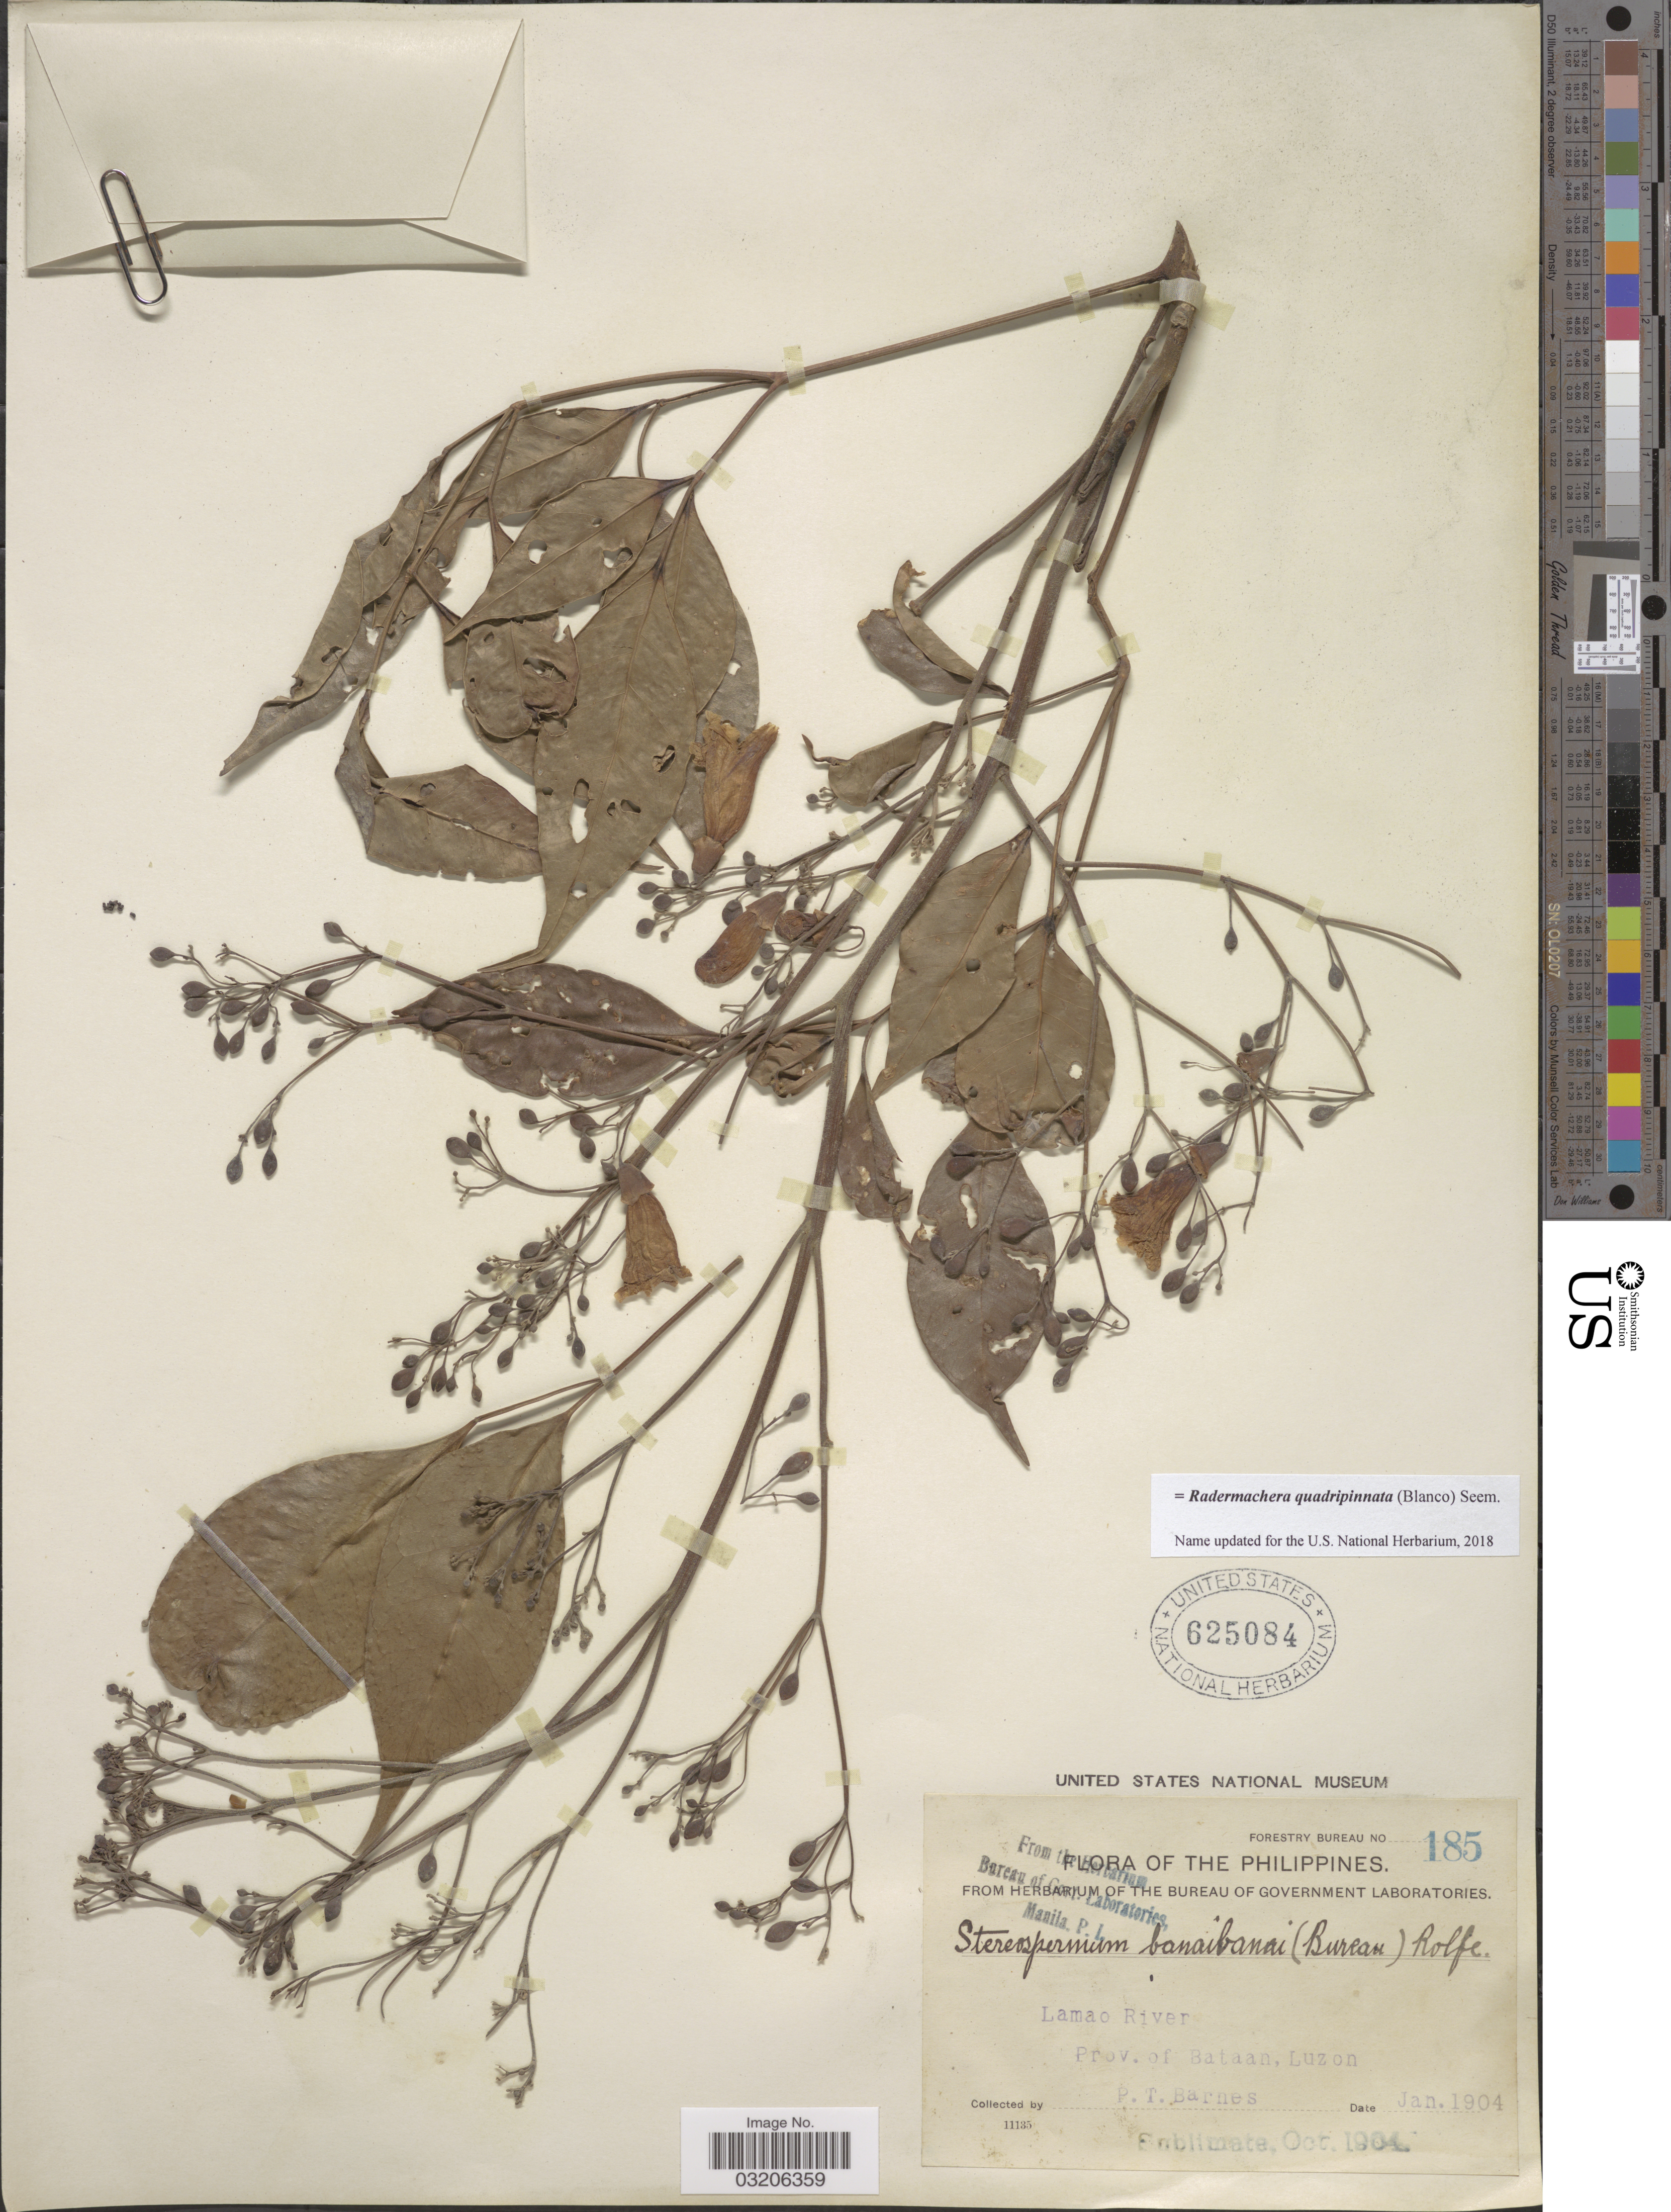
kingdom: Plantae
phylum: Tracheophyta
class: Magnoliopsida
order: Lamiales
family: Bignoniaceae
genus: Radermachera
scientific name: Radermachera quadripinnata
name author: (Blanco) Seem.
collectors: P. Barnes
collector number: Forestry Bureau 185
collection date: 1904-01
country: Philippines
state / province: Central Luzon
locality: Lamao River, Prov. of Bataan, Luzon.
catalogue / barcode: US 625084